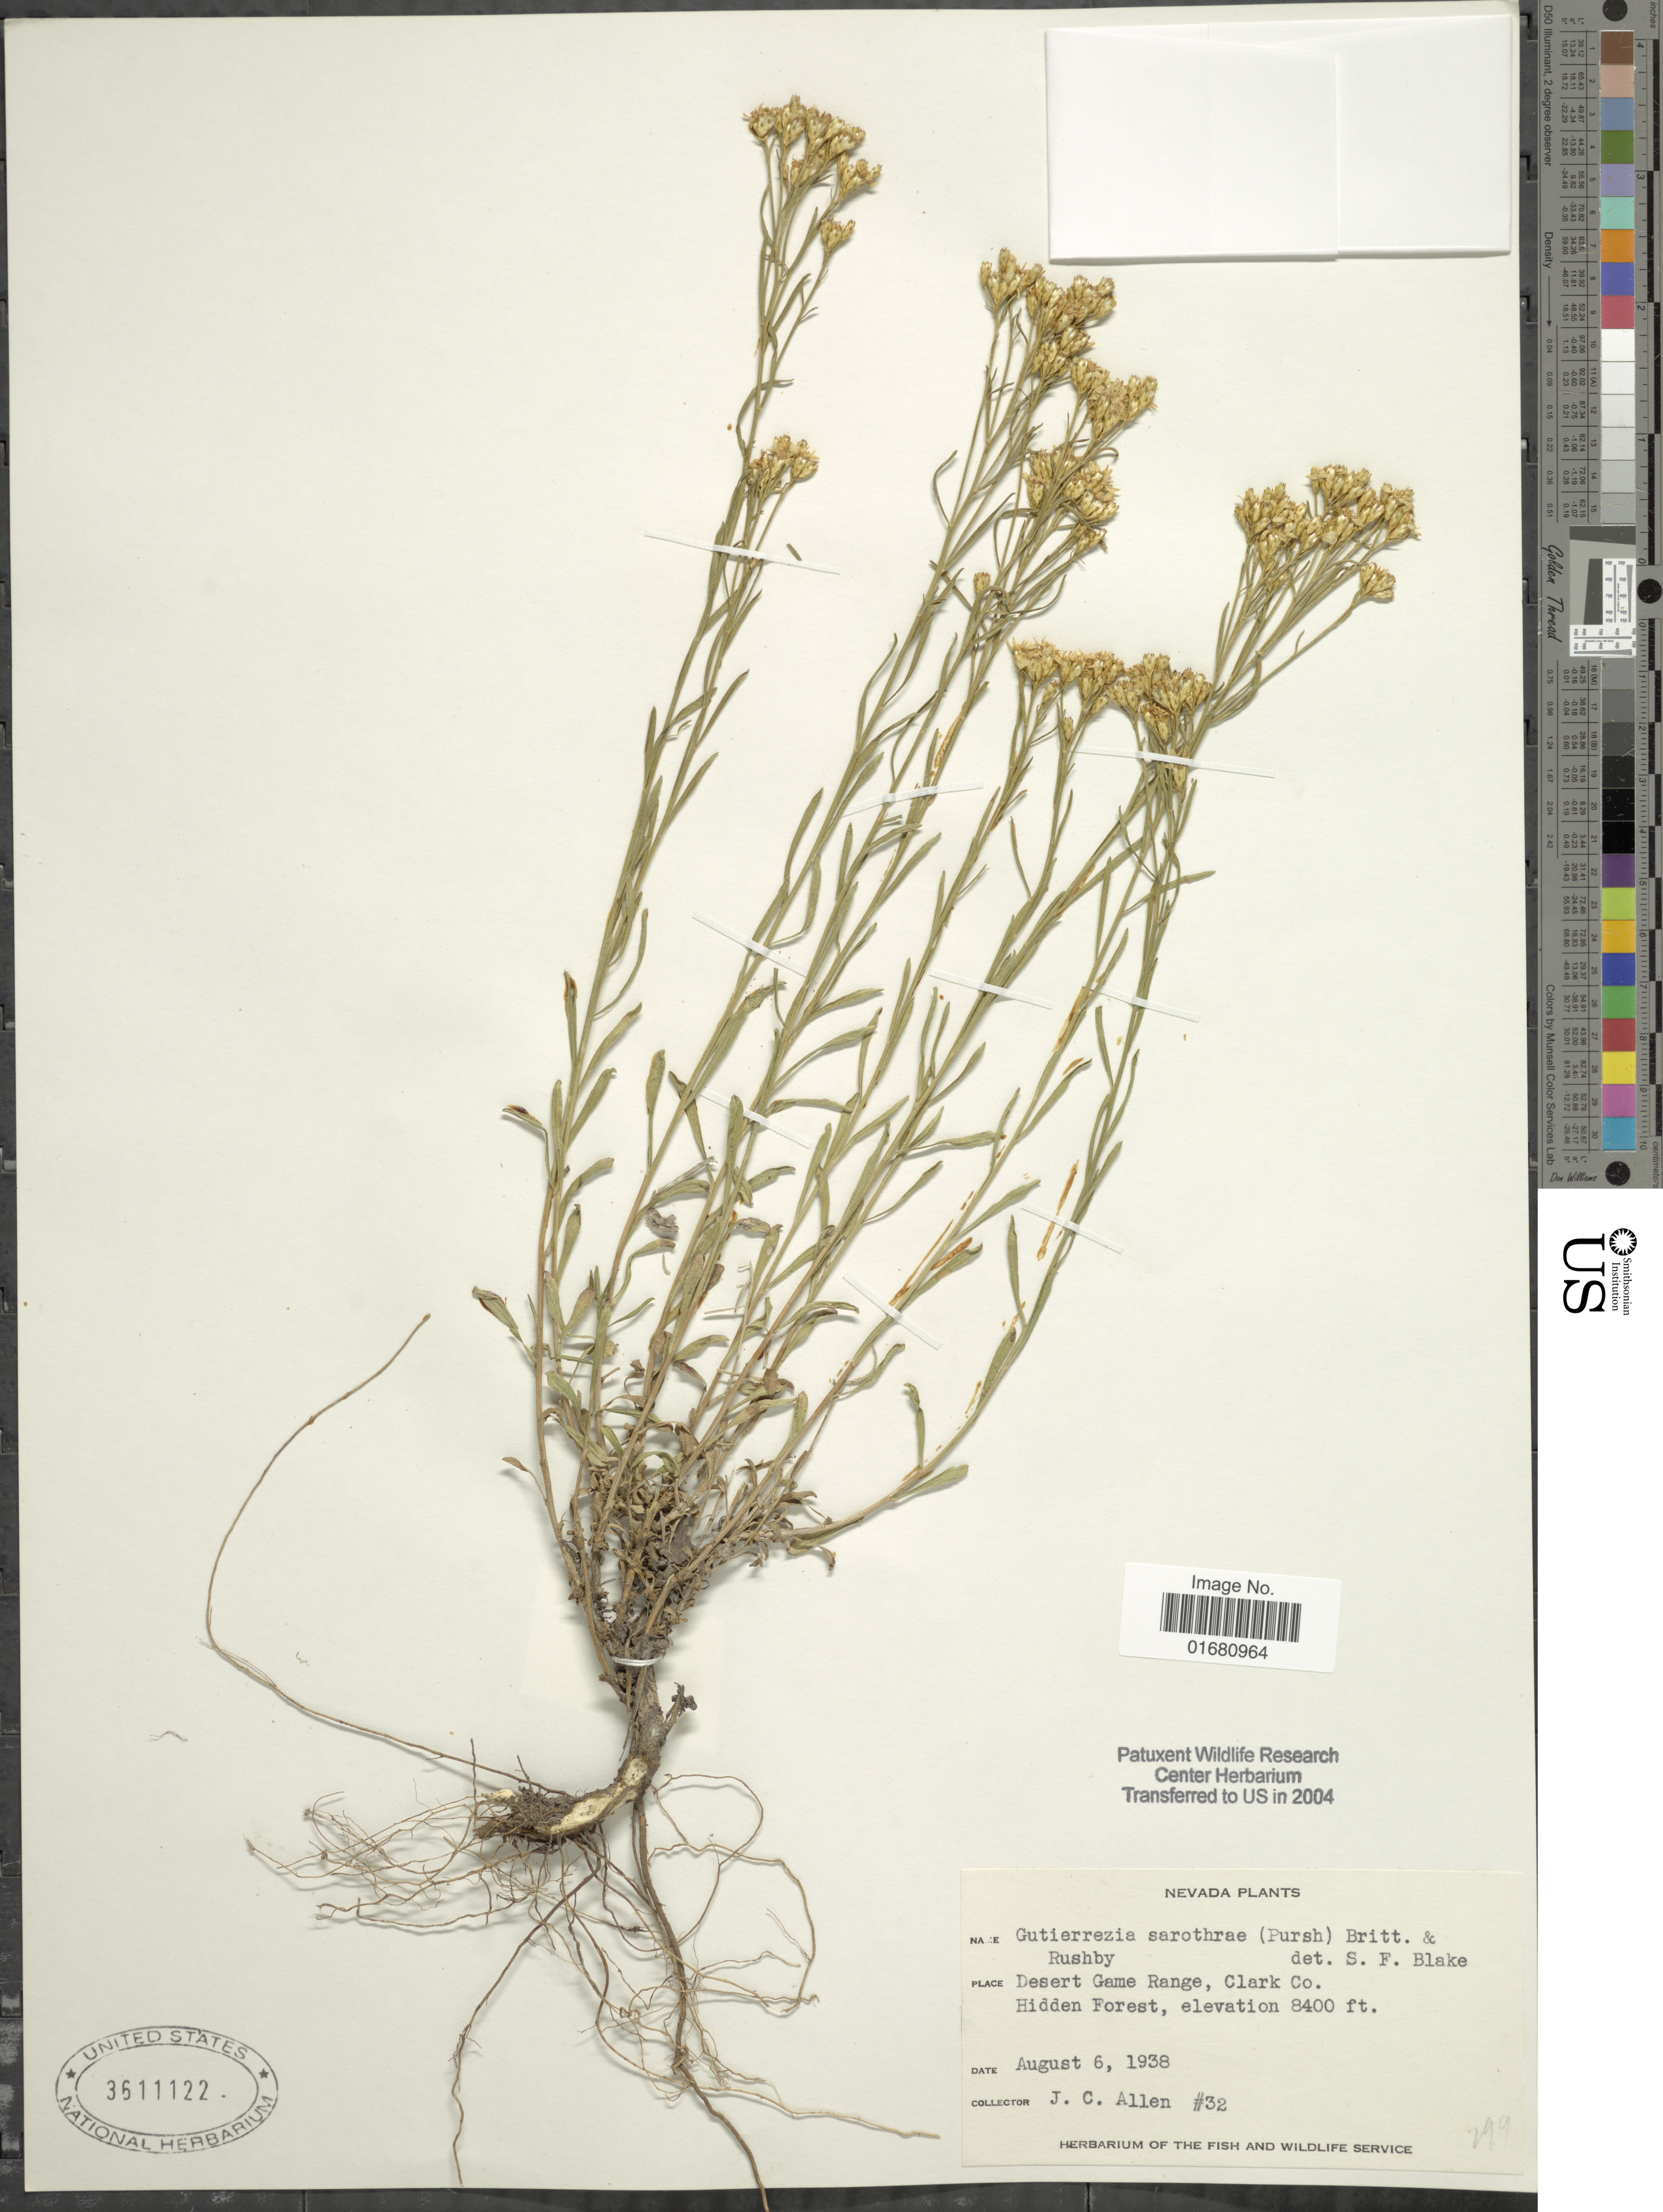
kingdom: Plantae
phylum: Tracheophyta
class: Magnoliopsida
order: Asterales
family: Asteraceae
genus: Gutierrezia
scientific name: Gutierrezia sarothrae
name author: (Pursh) Britton & Rusby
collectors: J. C. Allen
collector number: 32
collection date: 1938-08-06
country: United States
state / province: Nevada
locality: Desert Game Range, Clark Co., Hidden Forest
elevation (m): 2560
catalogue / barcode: US 3511122